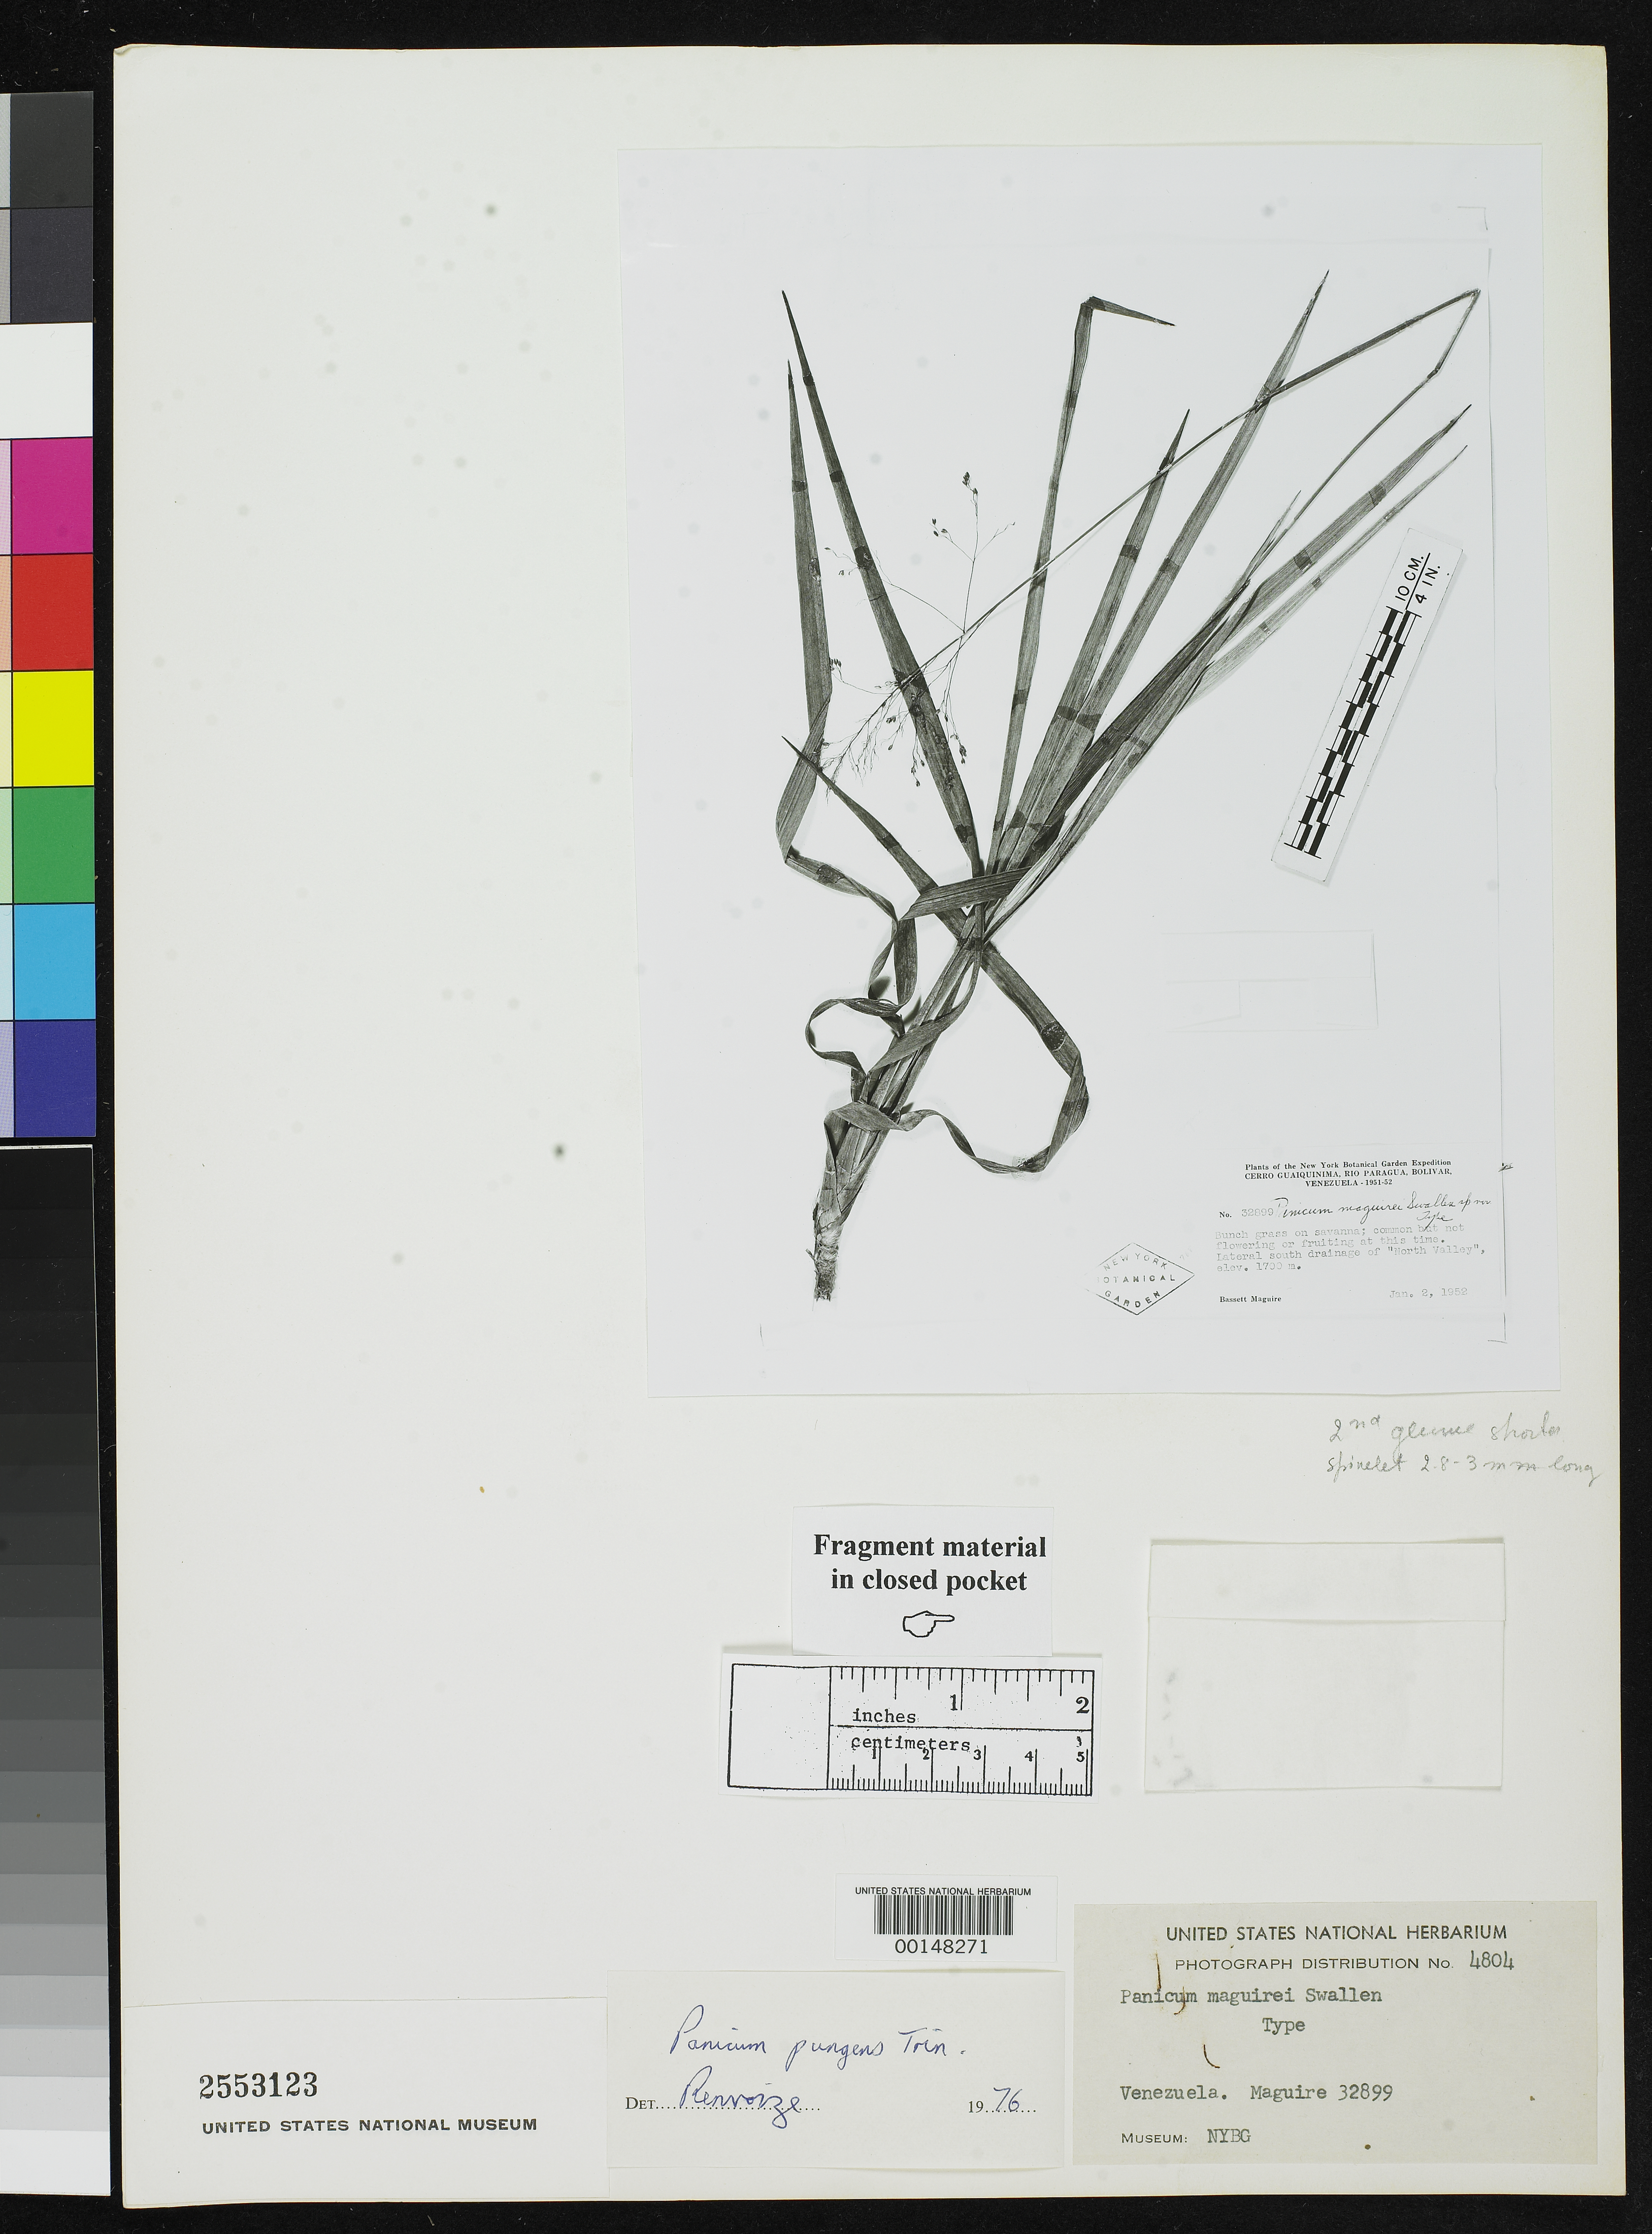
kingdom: Plantae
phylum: Tracheophyta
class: Liliopsida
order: Poales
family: Poaceae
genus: Panicum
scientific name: Panicum maguirei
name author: Swallen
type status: Isotype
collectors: B. Maguire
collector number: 32899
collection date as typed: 02 Jan 1952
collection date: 1952-01-02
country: Venezuela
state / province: Bolivar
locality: Cerro Guaiquinima, Rio Paragua.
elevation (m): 1700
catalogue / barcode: US 2553123